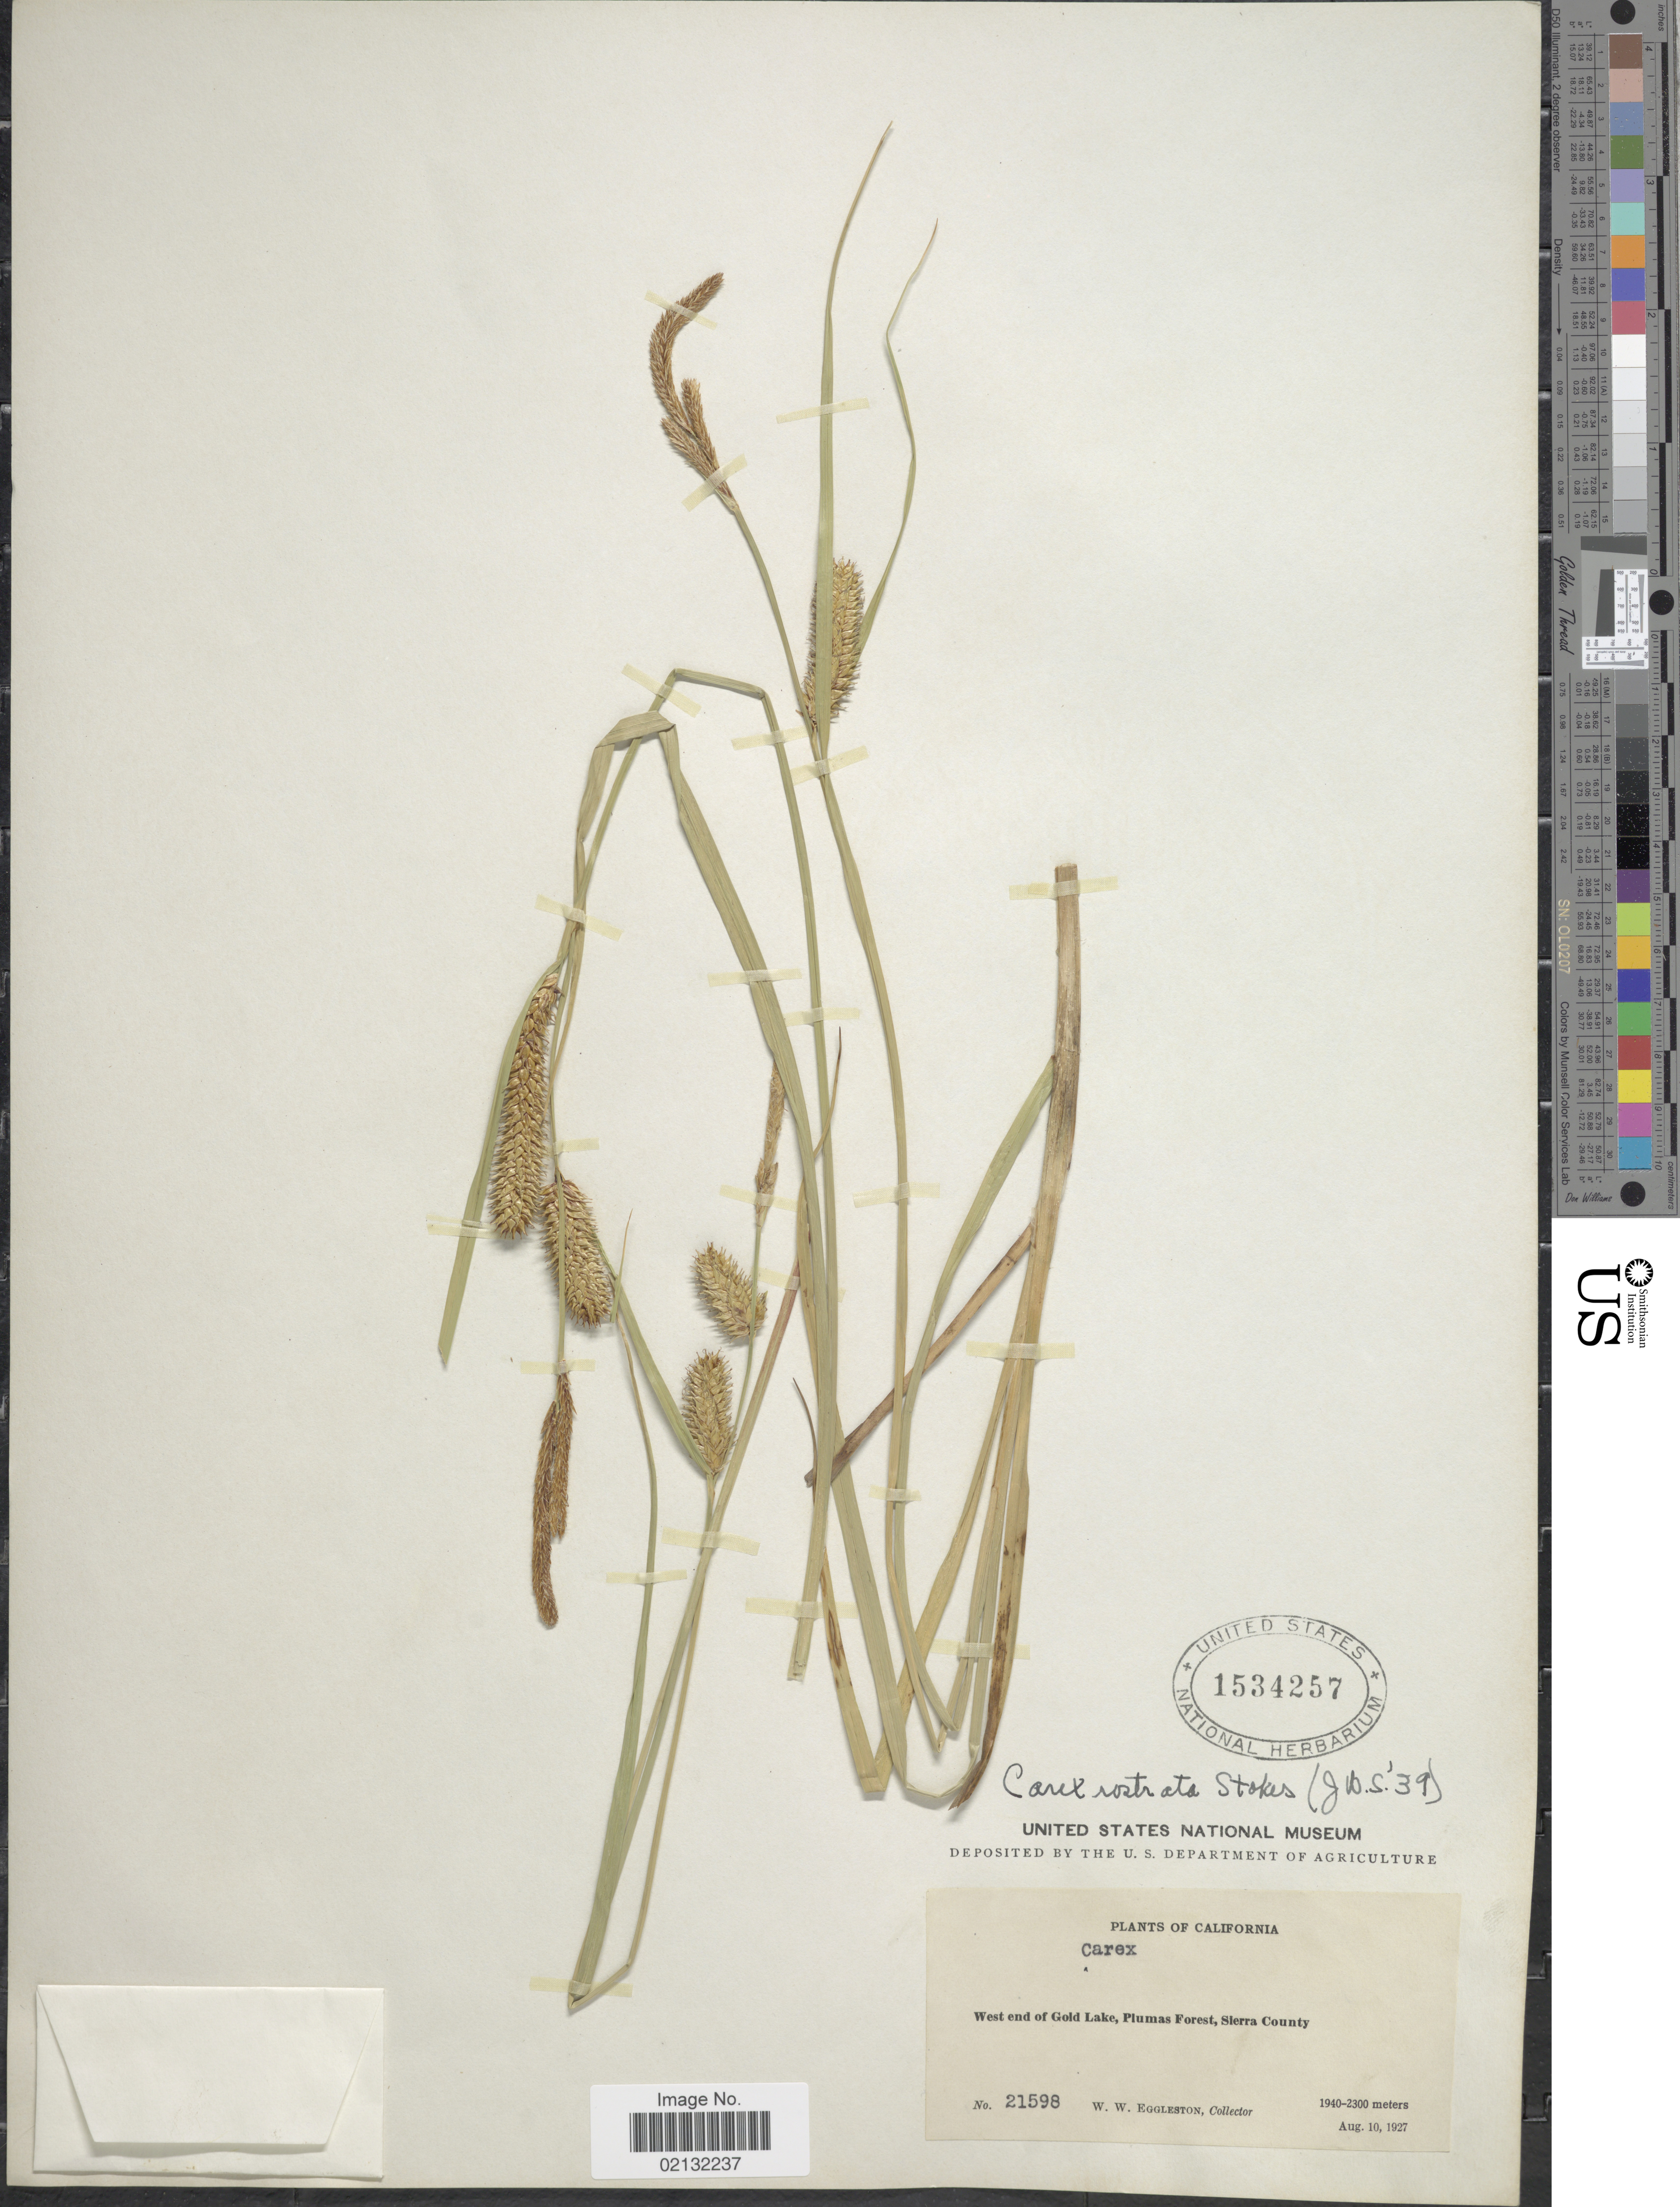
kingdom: Plantae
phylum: Tracheophyta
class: Liliopsida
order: Poales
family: Cyperaceae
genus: Carex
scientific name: Carex rostrata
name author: Stokes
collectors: W. W. Eggleston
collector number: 21598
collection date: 1927-08-10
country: United States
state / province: California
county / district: Sierra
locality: West end of Gold Lake, Plumas Forest, Sierra County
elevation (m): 1940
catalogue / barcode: US 1534257